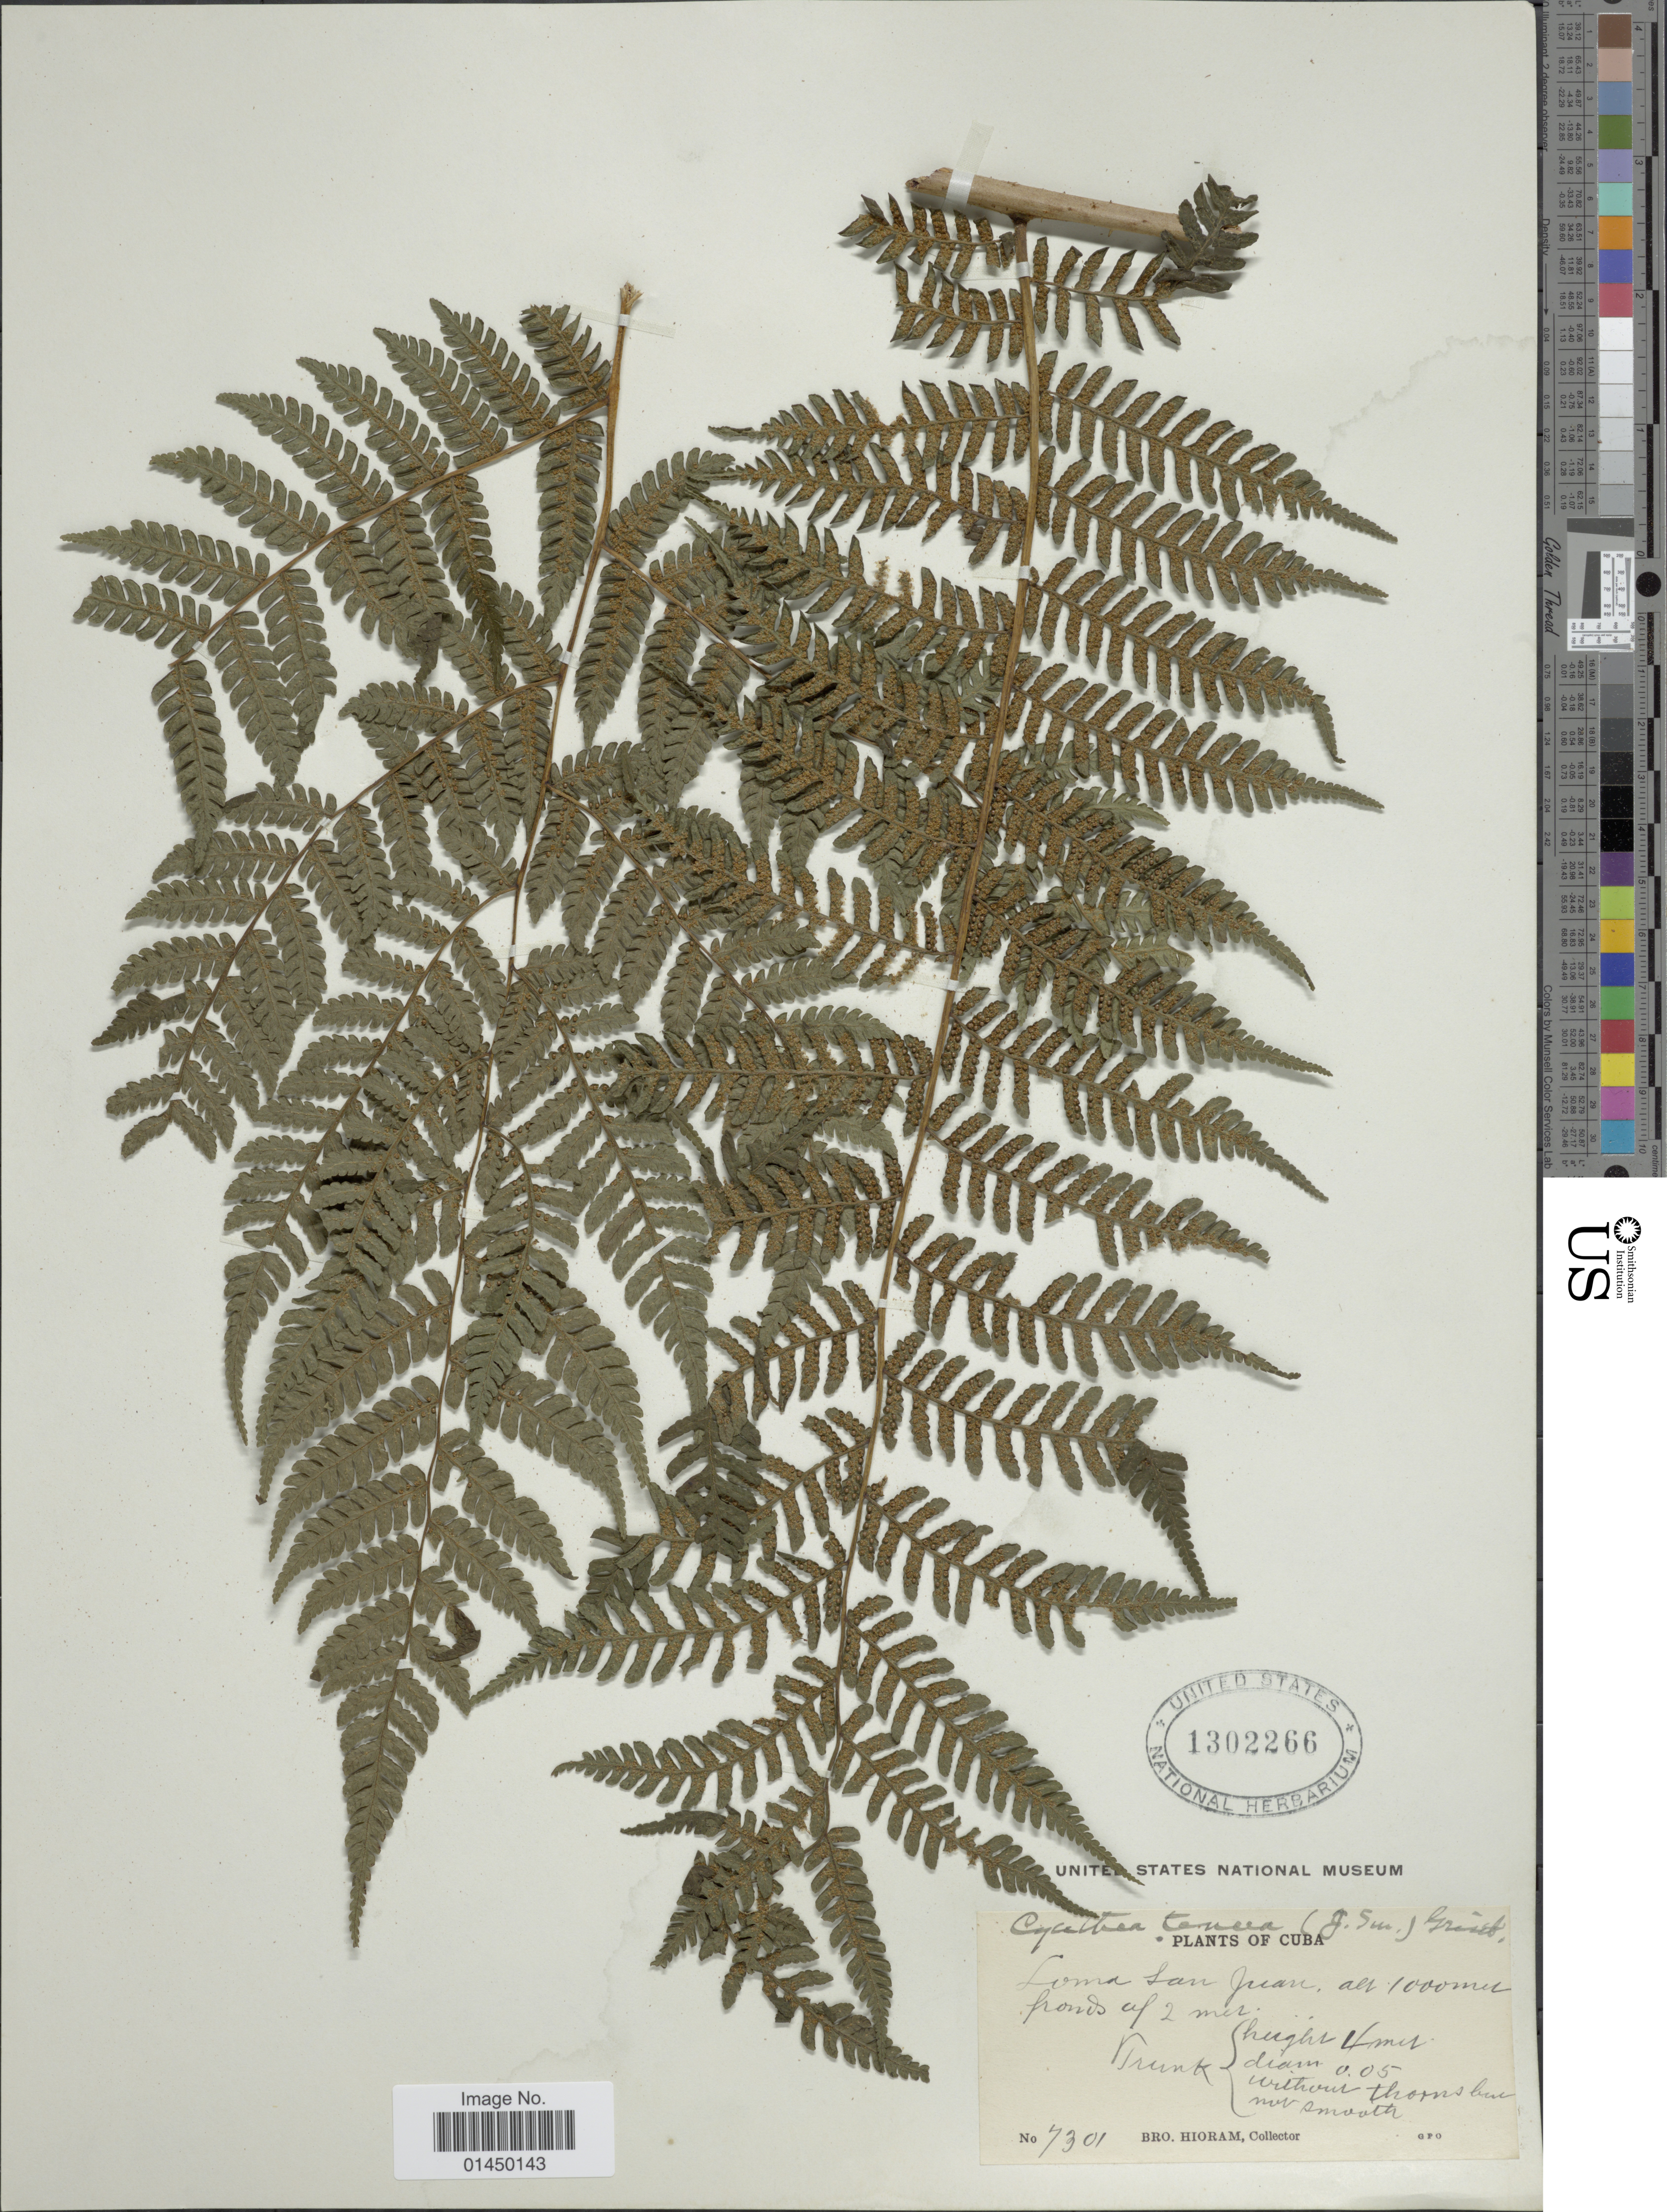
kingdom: Plantae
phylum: Tracheophyta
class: Polypodiopsida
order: Cyatheales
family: Cyatheaceae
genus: Cyathea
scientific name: Cyathea furfuracea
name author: Christ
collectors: Bro. Hioram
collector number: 7301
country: Cuba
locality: Loma San Juan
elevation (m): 1000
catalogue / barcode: US 1302266